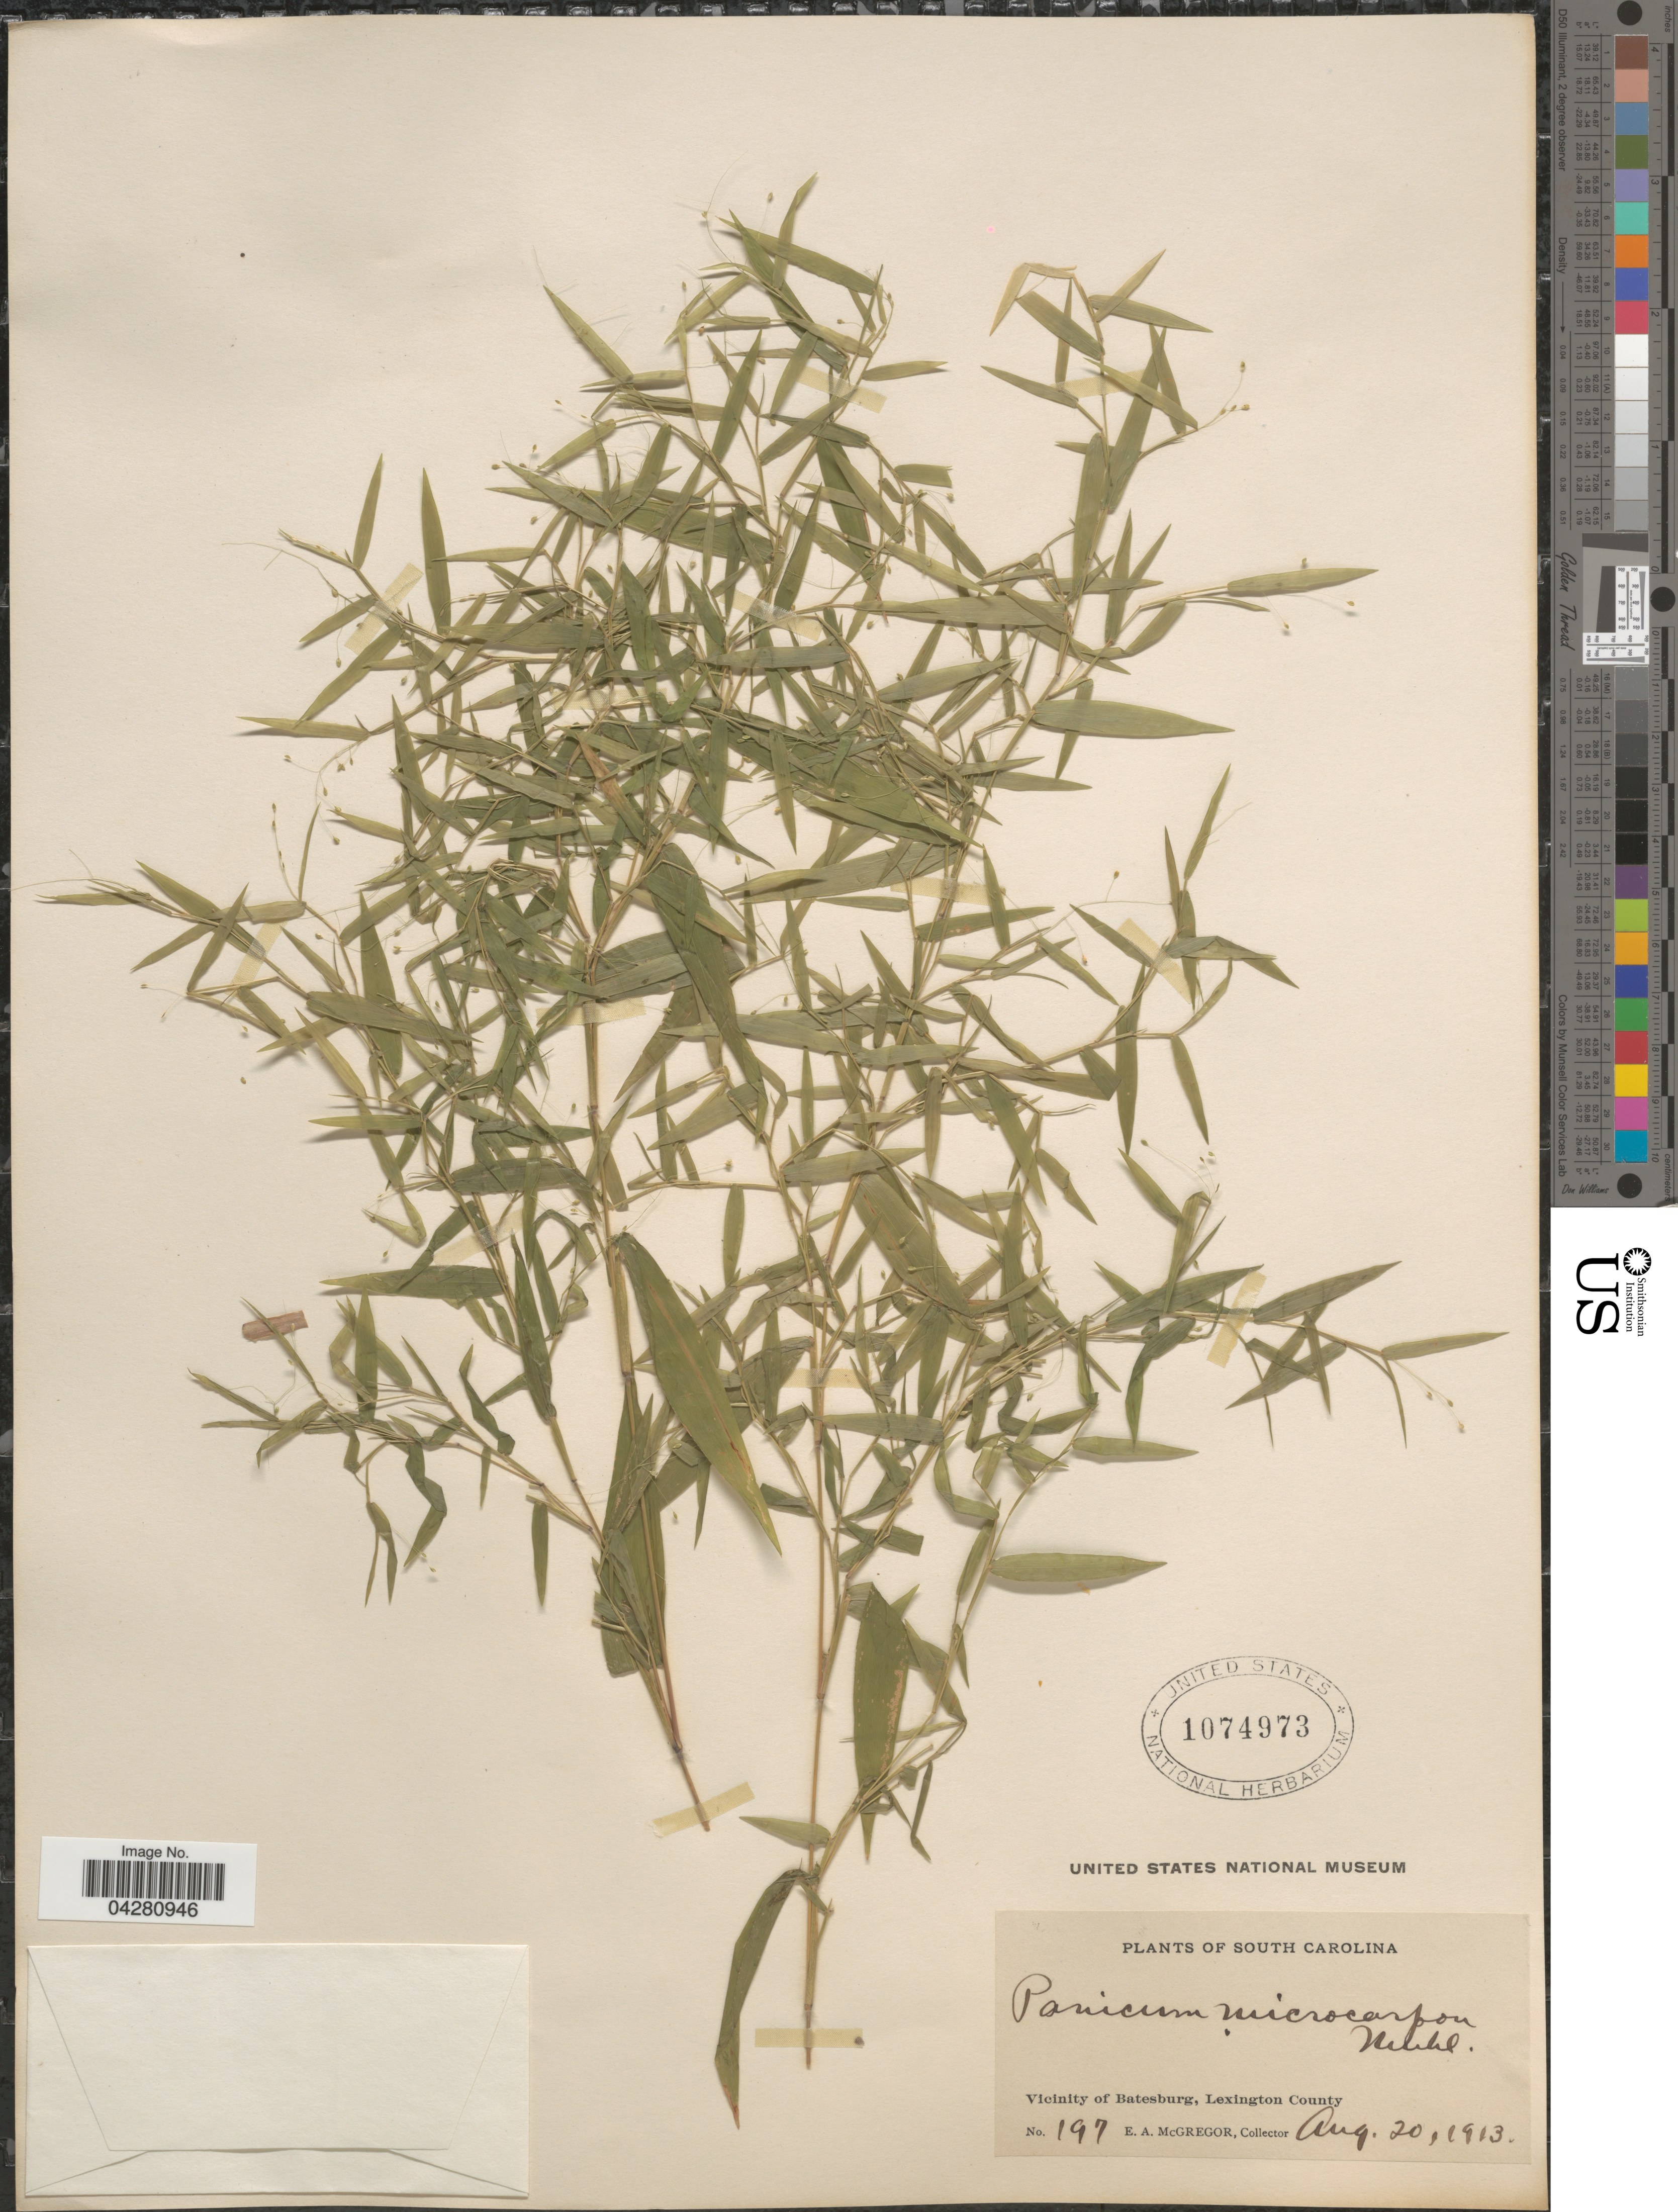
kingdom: Plantae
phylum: Tracheophyta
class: Liliopsida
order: Poales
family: Poaceae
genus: Dichanthelium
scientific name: Dichanthelium dichotomum var. dichotomum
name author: (L.) Gould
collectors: E. A. McGregor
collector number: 197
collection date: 1913-08-20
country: United States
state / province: South Carolina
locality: Vicinity of Batesburg, Lexington County.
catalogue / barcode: US 1074973